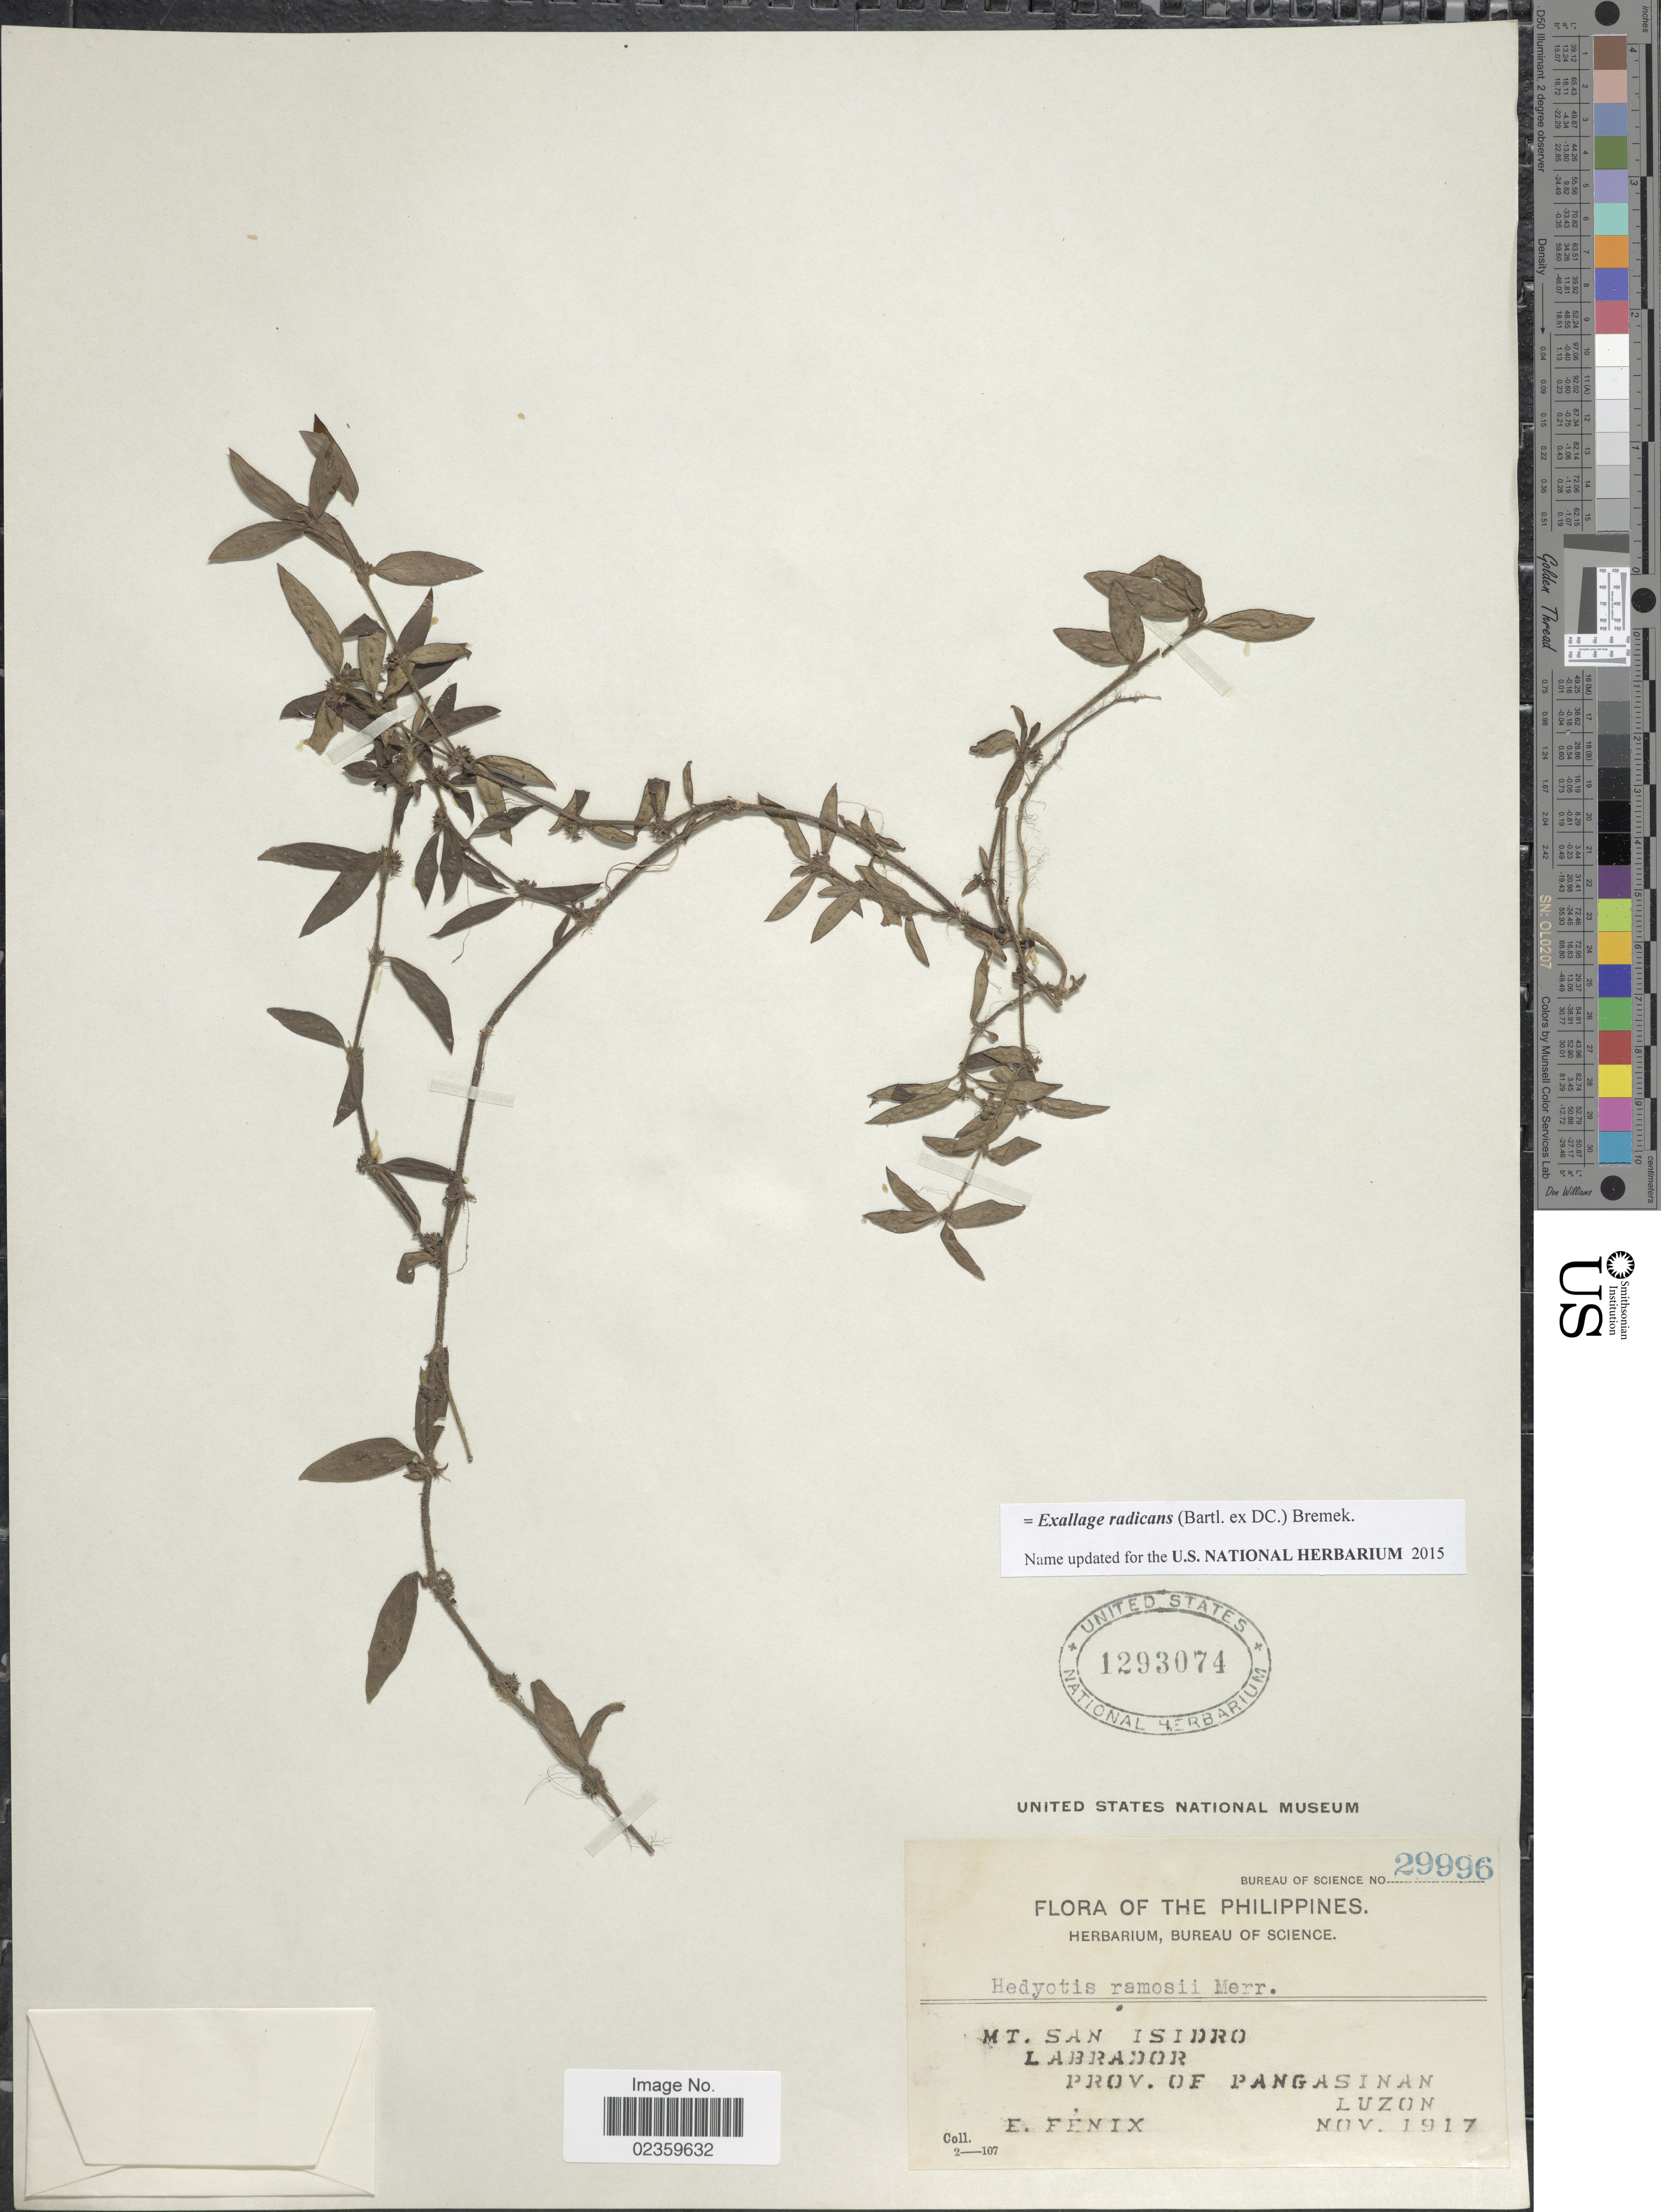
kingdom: Plantae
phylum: Tracheophyta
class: Magnoliopsida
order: Gentianales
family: Rubiaceae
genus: Exallage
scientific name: Exallage radicans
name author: (Bartl. ex DC.) Bremek.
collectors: E. Fénix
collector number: Bureau of Science 29996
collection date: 1917-11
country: Philippines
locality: Mt. San Isidro. Labrador. Prov. of Pangasinan. Luzon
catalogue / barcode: US 1293074